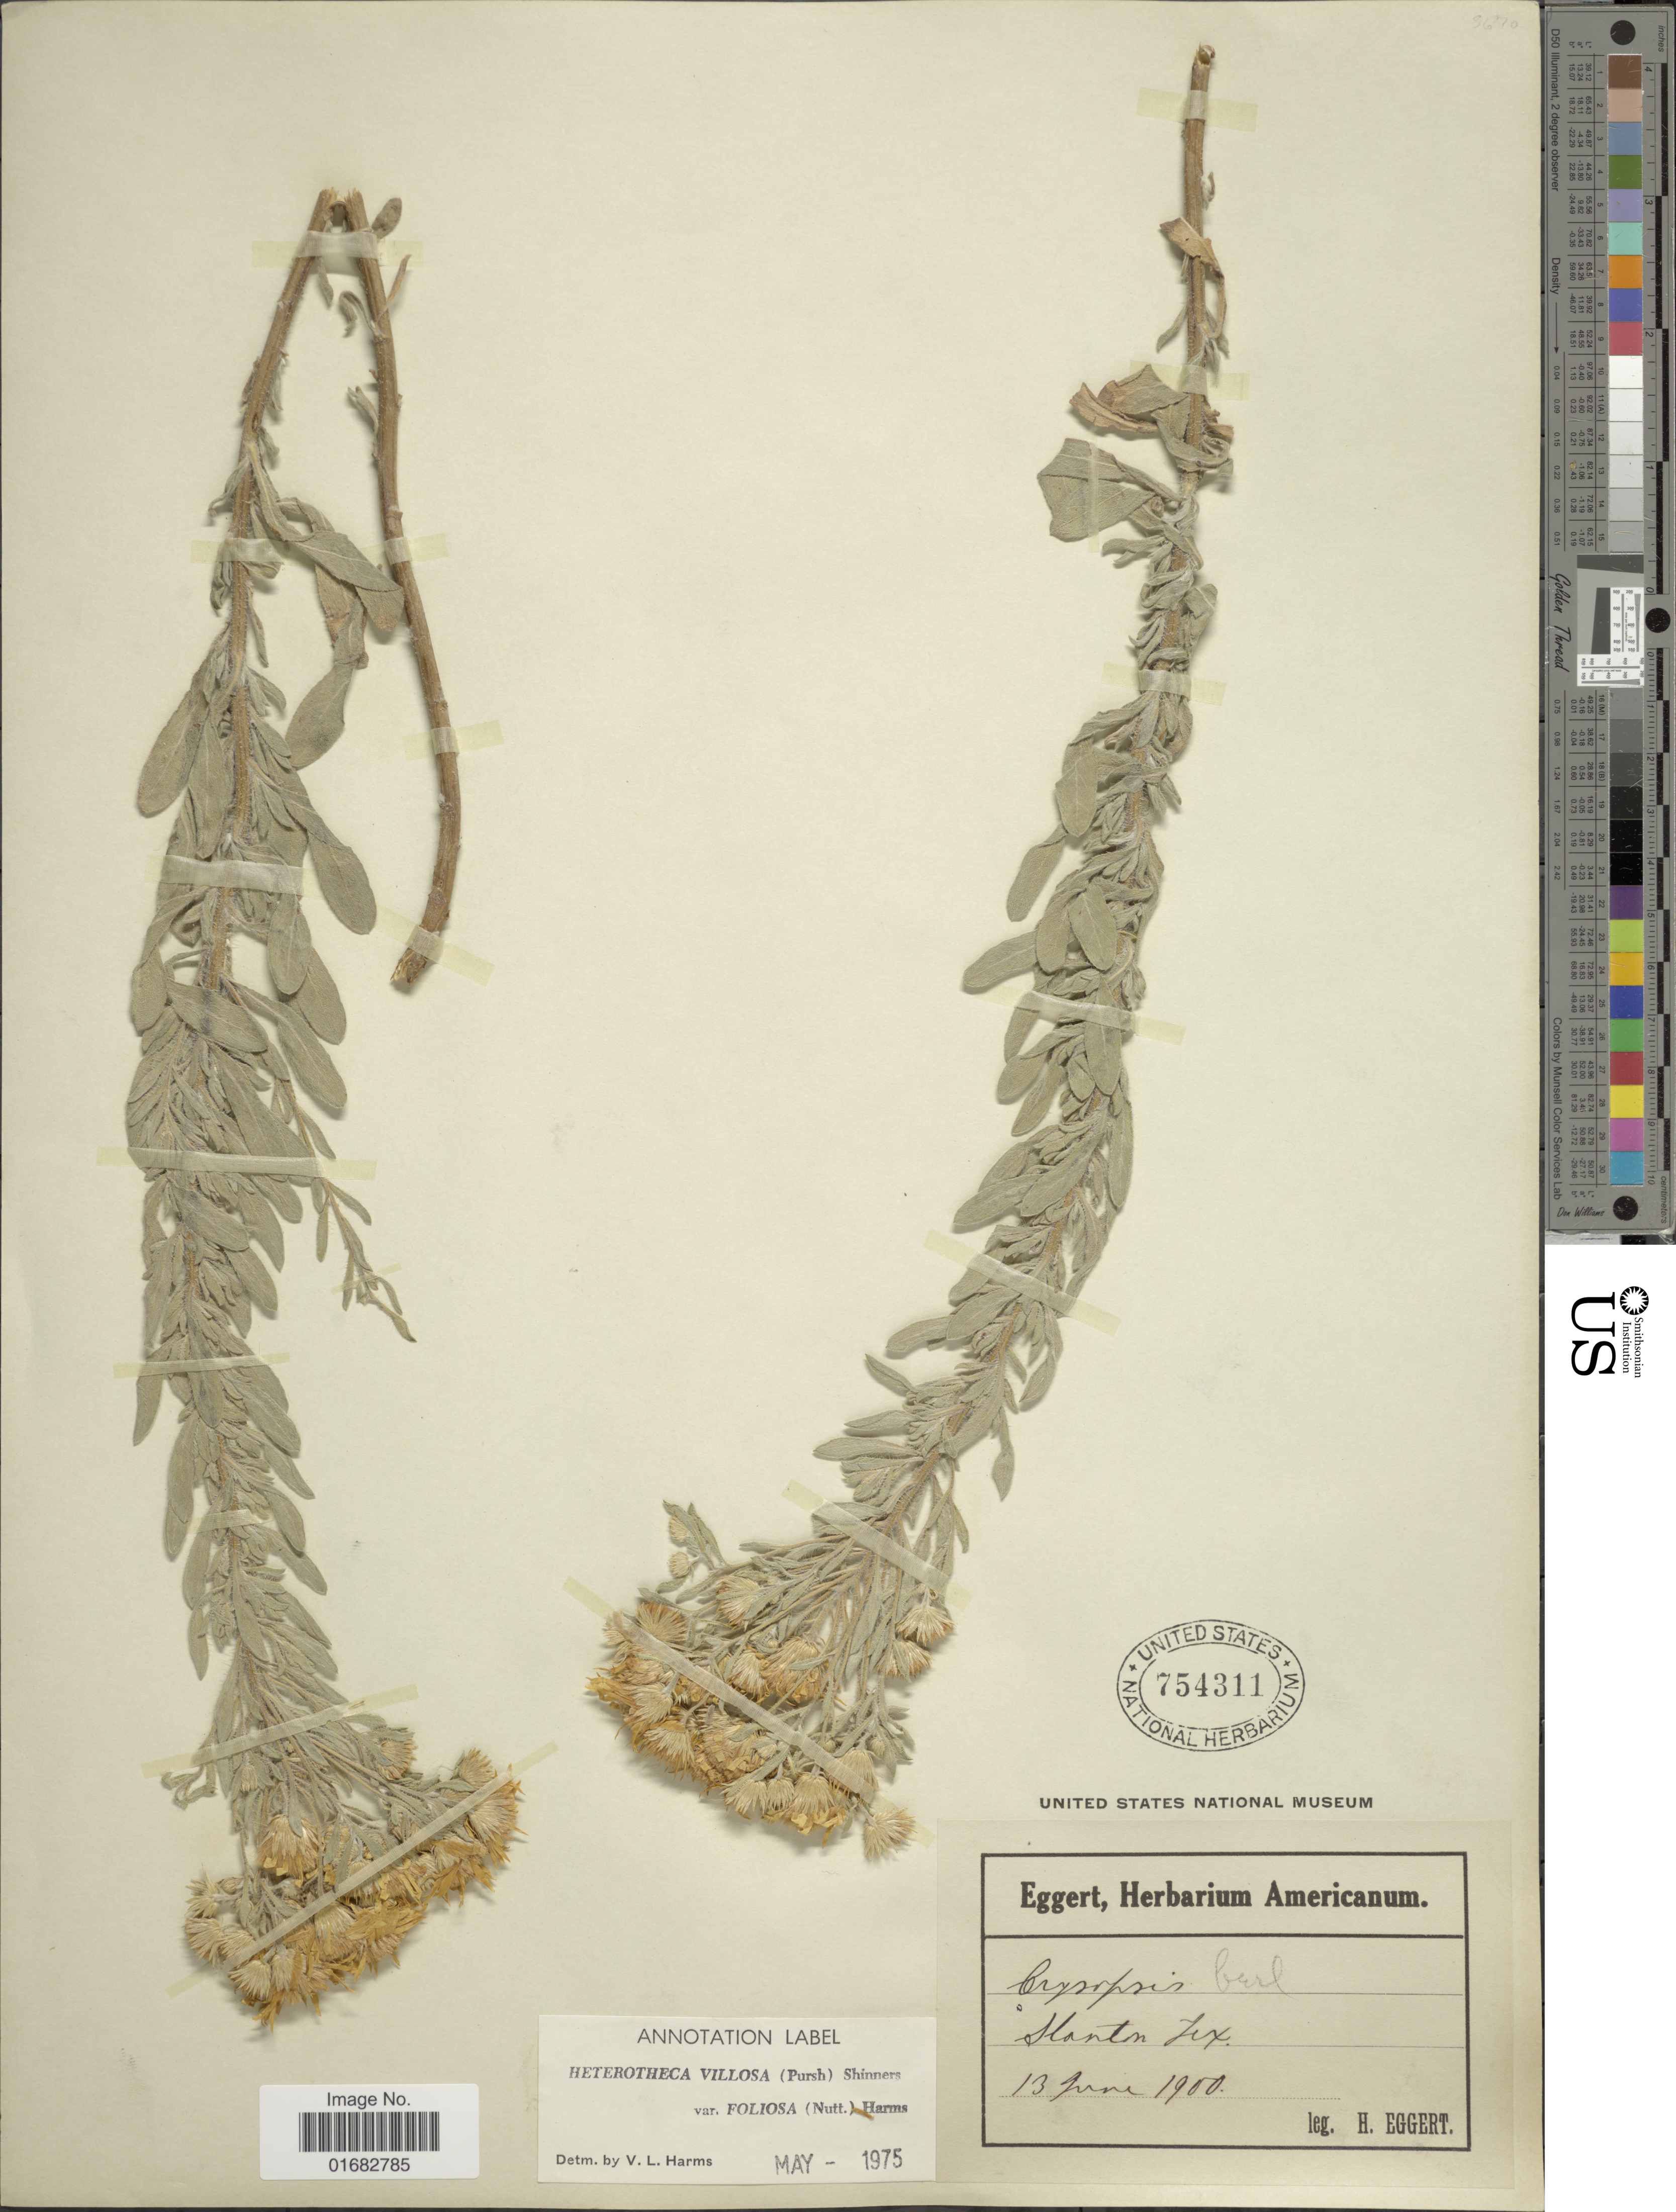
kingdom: Plantae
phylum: Tracheophyta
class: Magnoliopsida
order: Asterales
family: Asteraceae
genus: Heterotheca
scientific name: Heterotheca villosa var. foliosa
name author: (Nutt.) V.L. Harms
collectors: H. Eggert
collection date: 1900-06-13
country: United States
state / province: Texas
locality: Slaton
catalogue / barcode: US 754311